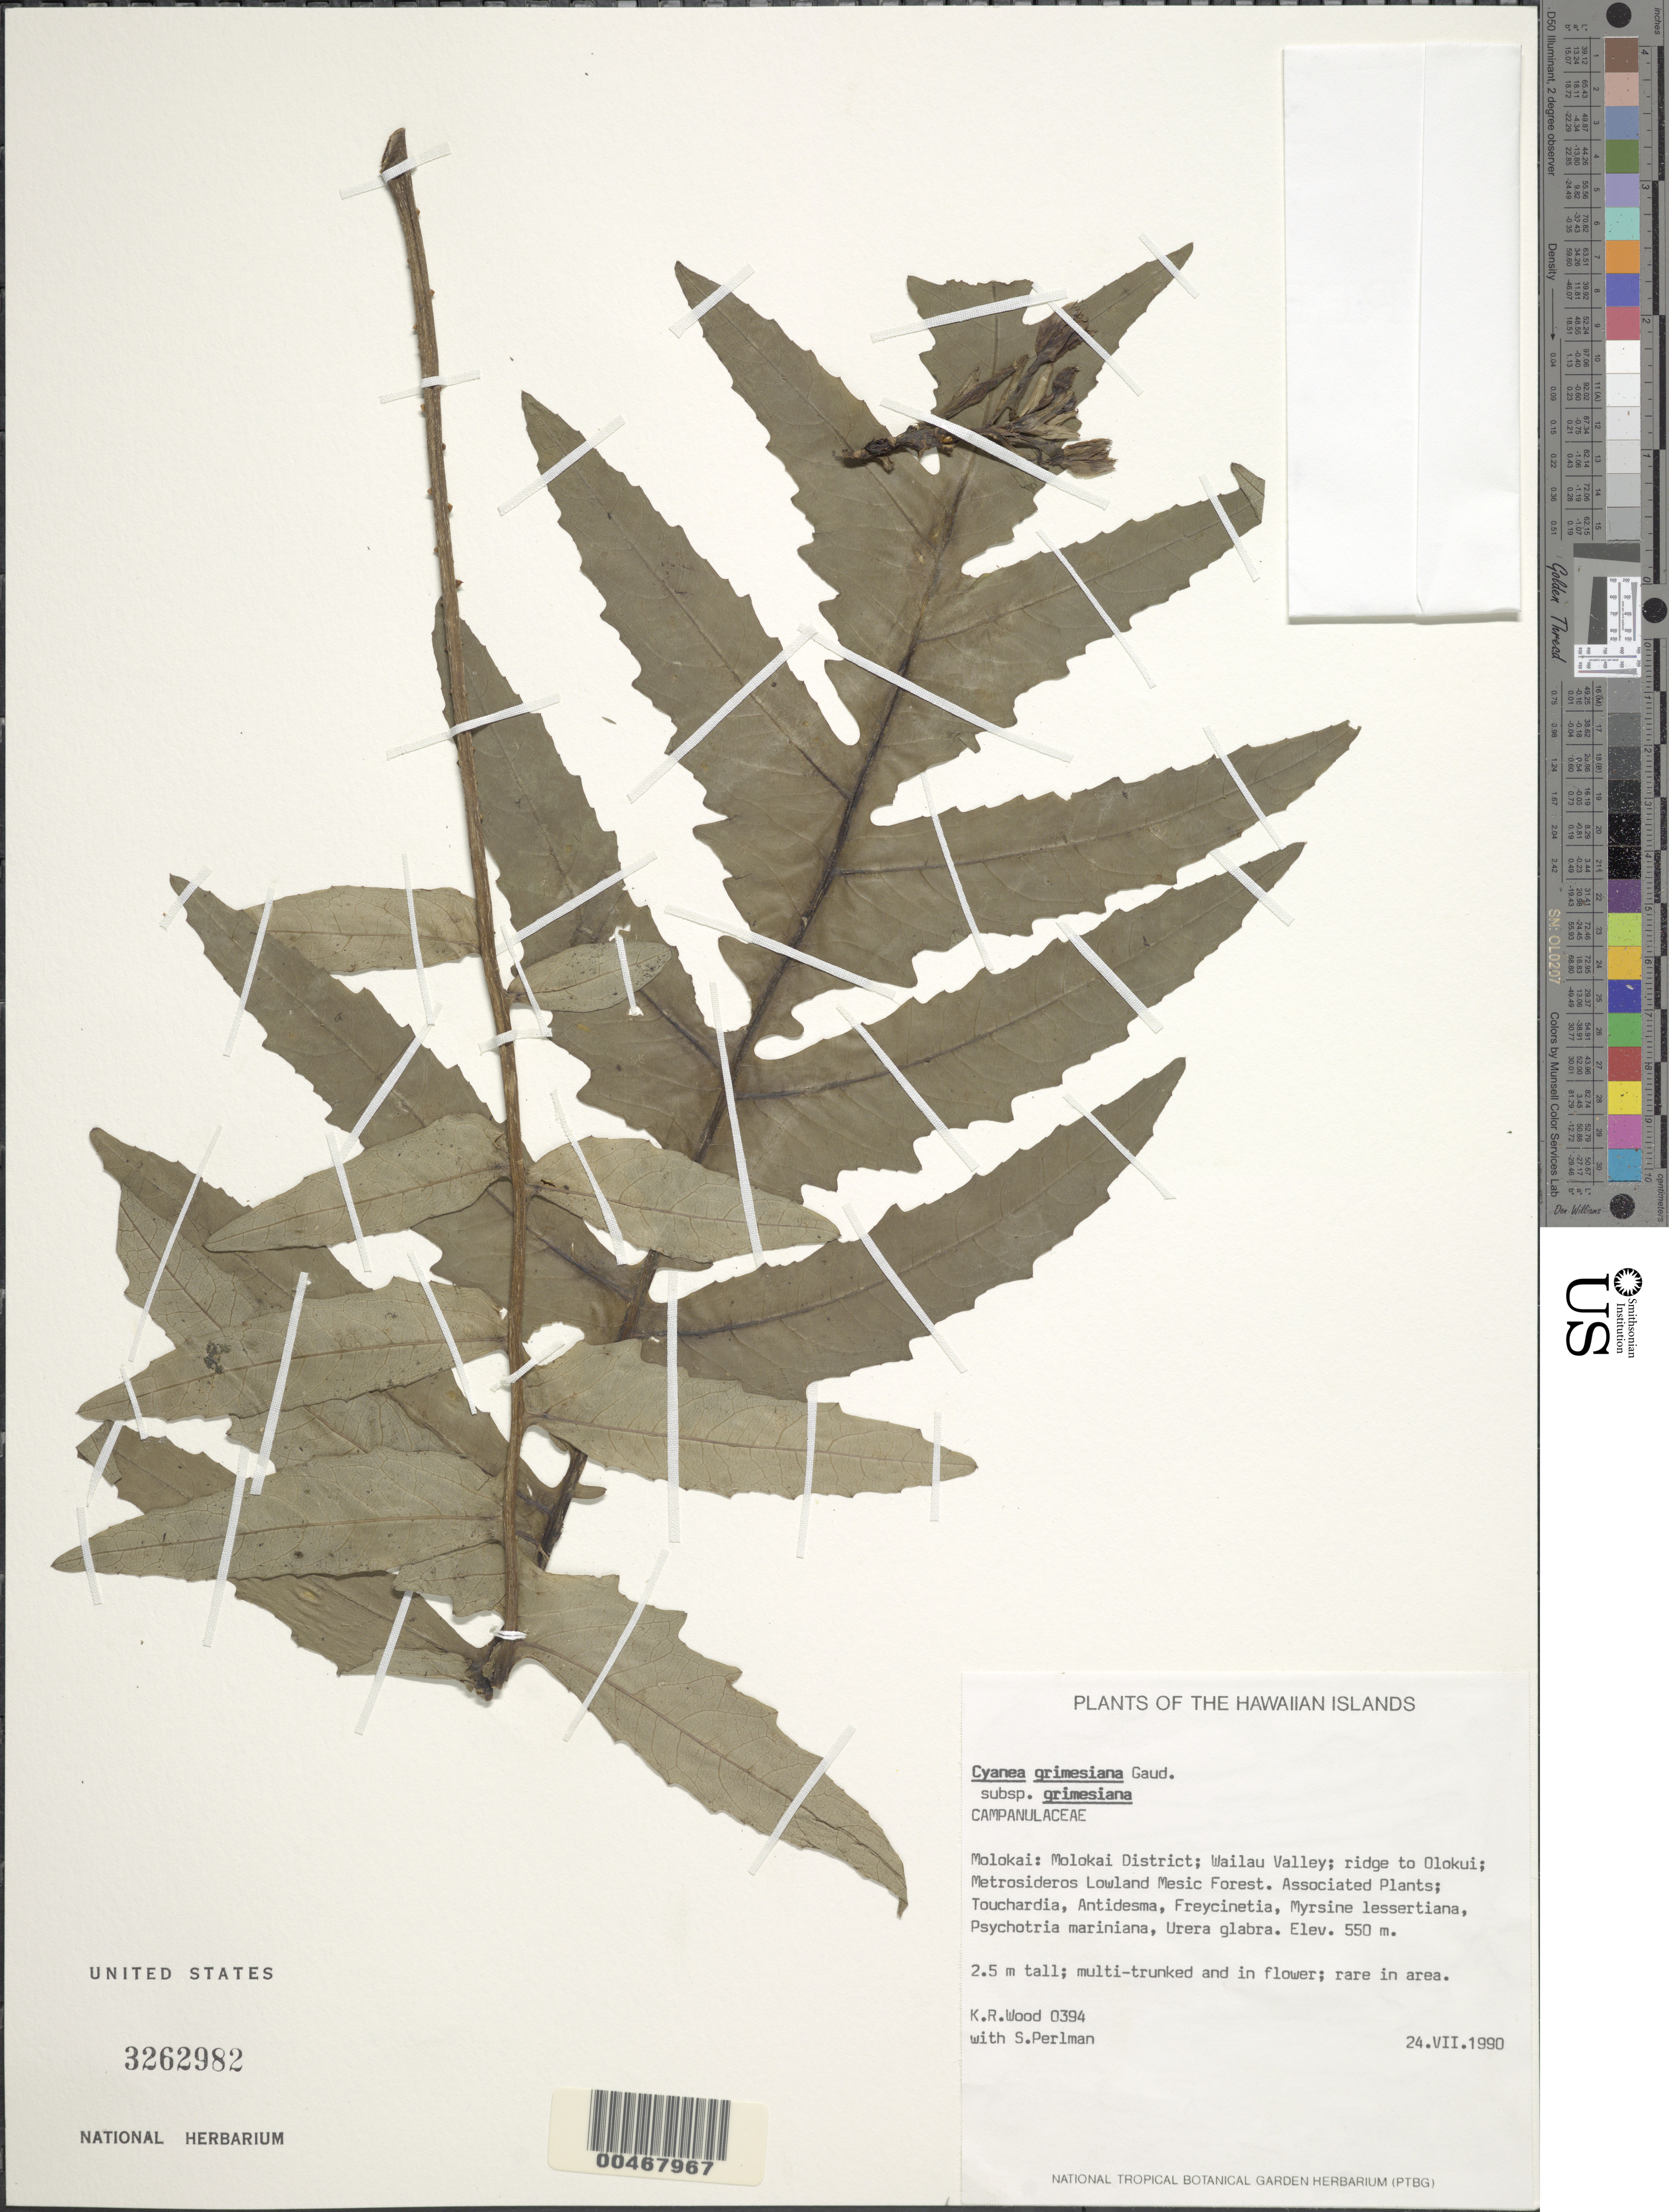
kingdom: Plantae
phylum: Tracheophyta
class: Magnoliopsida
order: Asterales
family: Campanulaceae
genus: Cyanea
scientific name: Cyanea grimesiana subsp. grimesiana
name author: Gaudich.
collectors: K. R. Wood & S. P. Perlman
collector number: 0394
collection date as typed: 24 Jul 1990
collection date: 1990-07-24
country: United States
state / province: Hawaii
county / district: Maui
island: Moloka'i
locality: Molokai Dist., Wailau Valley, ridge to Olokui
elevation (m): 550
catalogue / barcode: US 3262982